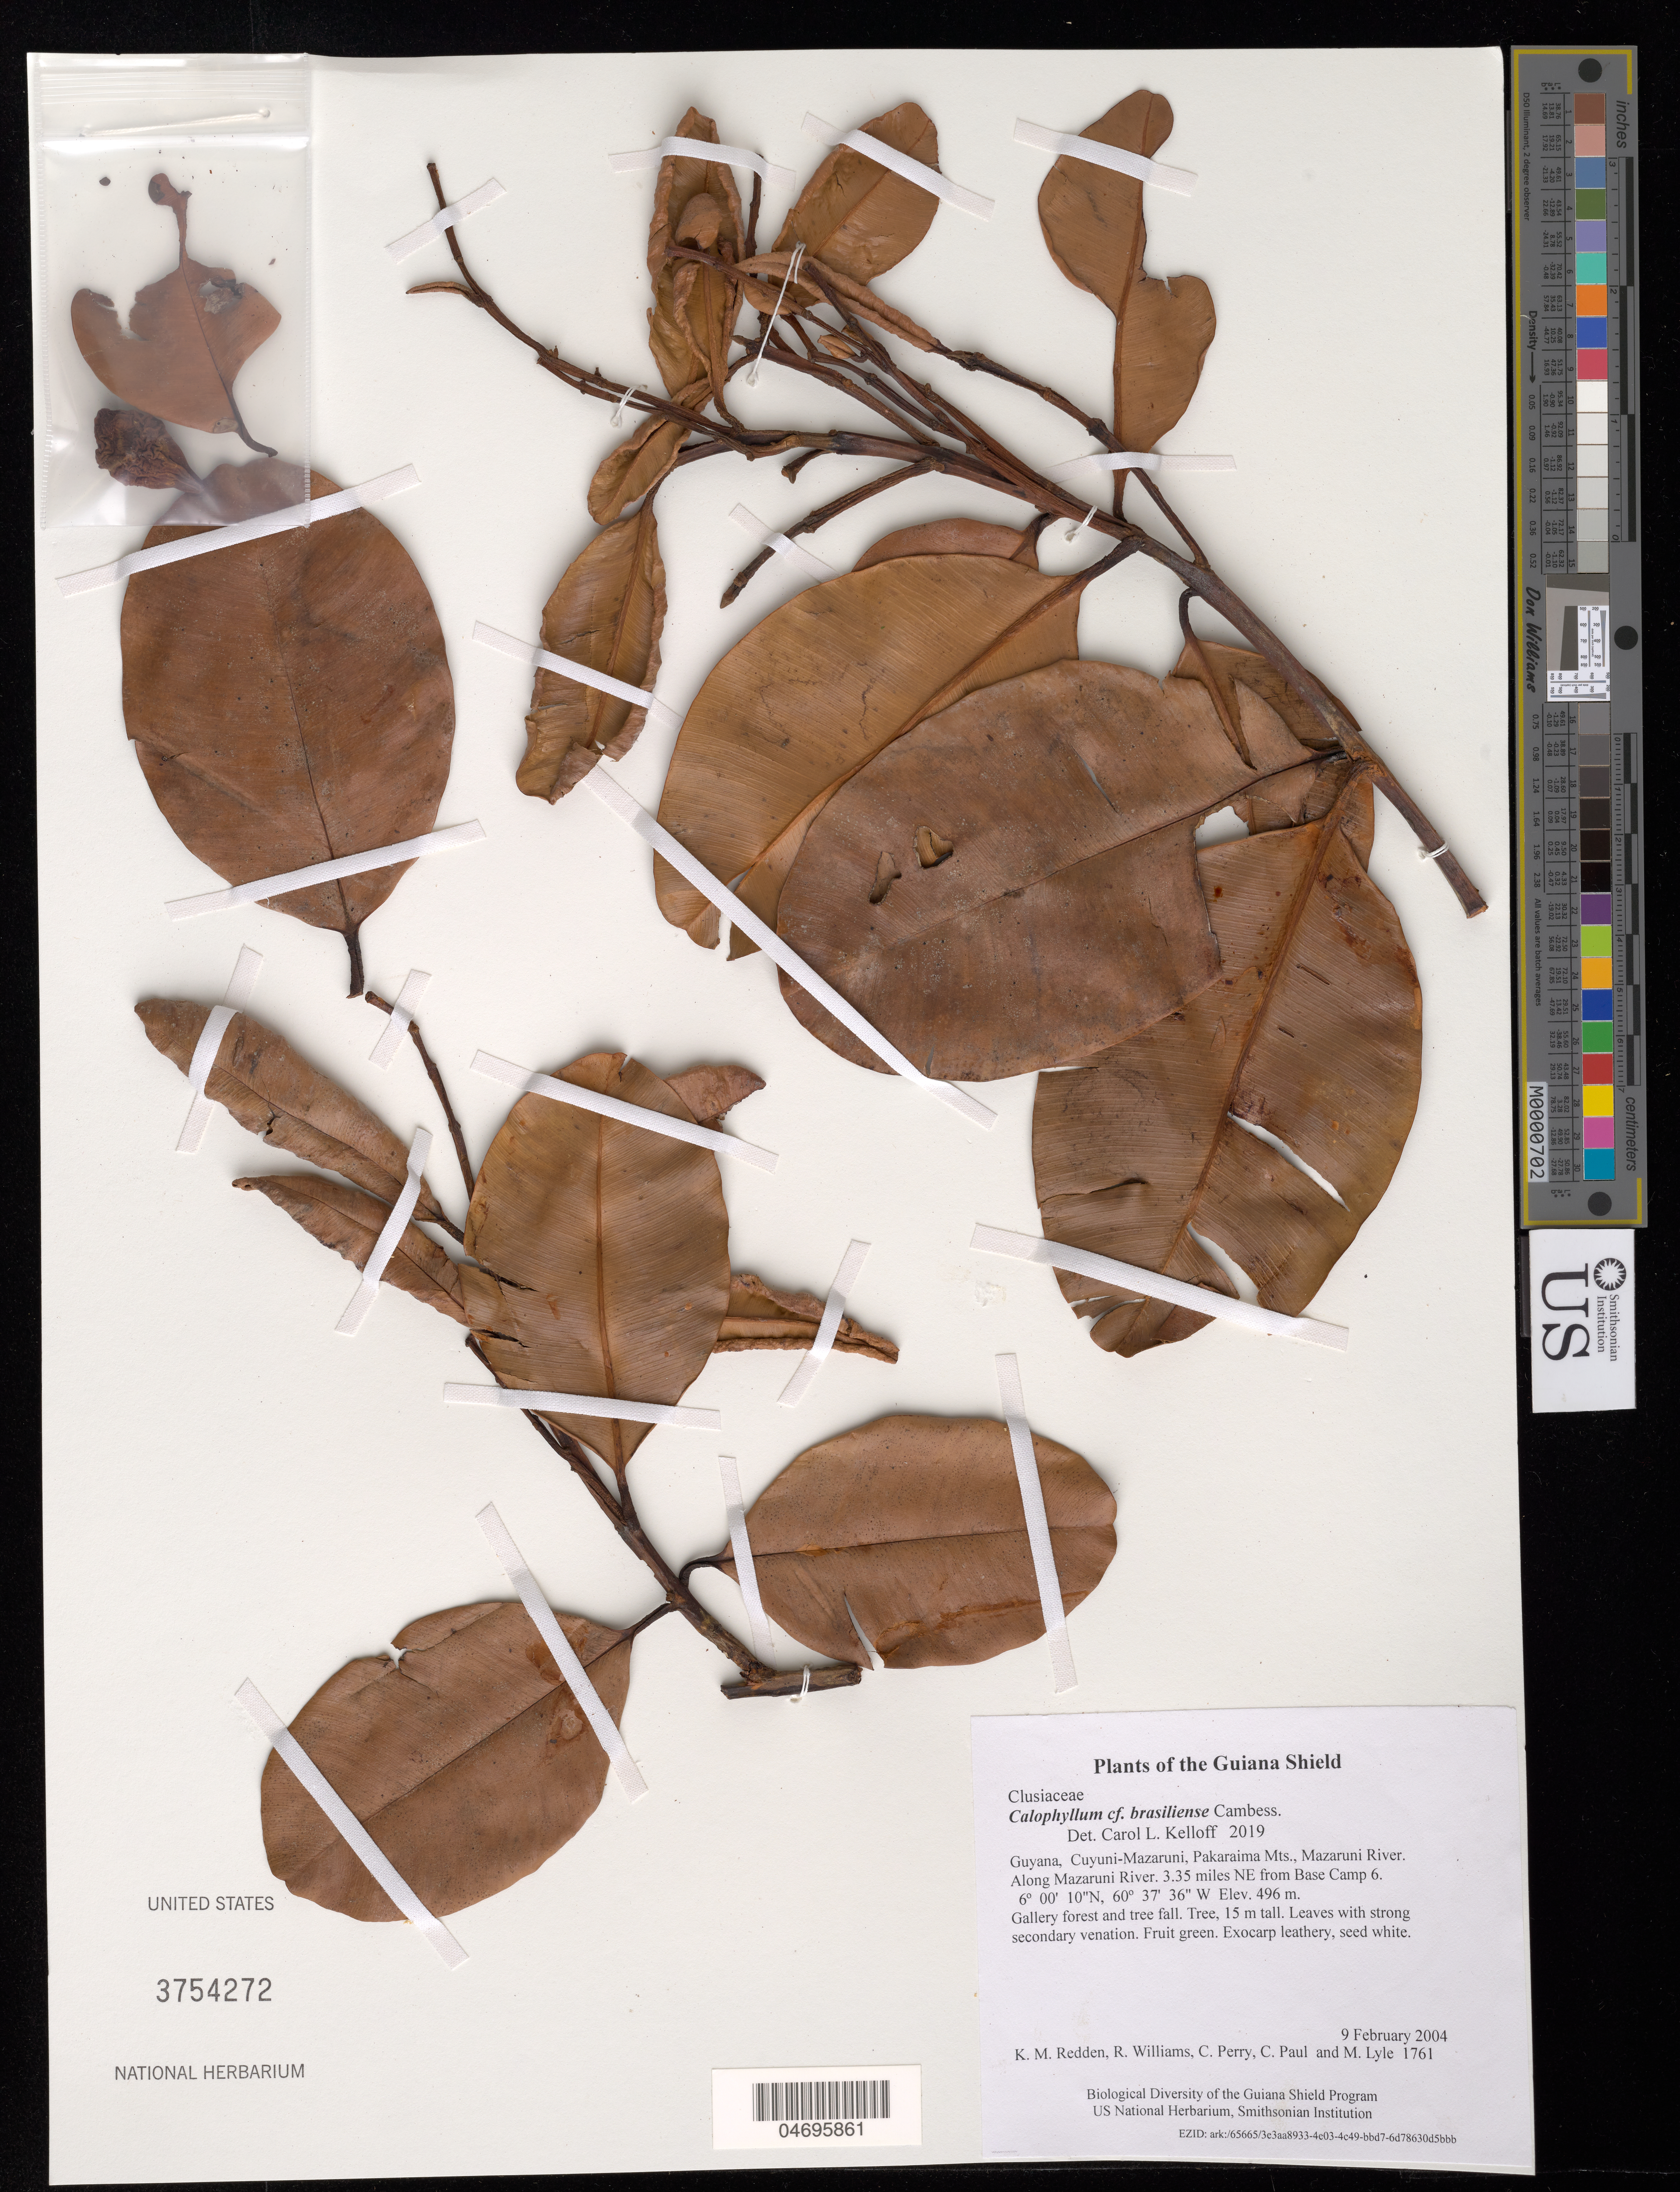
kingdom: Plantae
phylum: Tracheophyta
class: Magnoliopsida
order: Malpighiales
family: Calophyllaceae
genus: Calophyllum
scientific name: Calophyllum brasiliense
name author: Cambess.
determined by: Kelloff, Carol L.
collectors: K. M. Redden, R. Williams, C. Perry, C. Paul & M. Lyle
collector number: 1761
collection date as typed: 9 February 2004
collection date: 2004-02-09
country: Guyana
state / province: Cuyuni-Mazaruni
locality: Pakaraima Mts., Mazaruni River. Along Mazaruni River. 3.35 miles NE from Base Camp 6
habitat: Gallery forest and tree fall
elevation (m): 496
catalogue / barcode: US 3754272